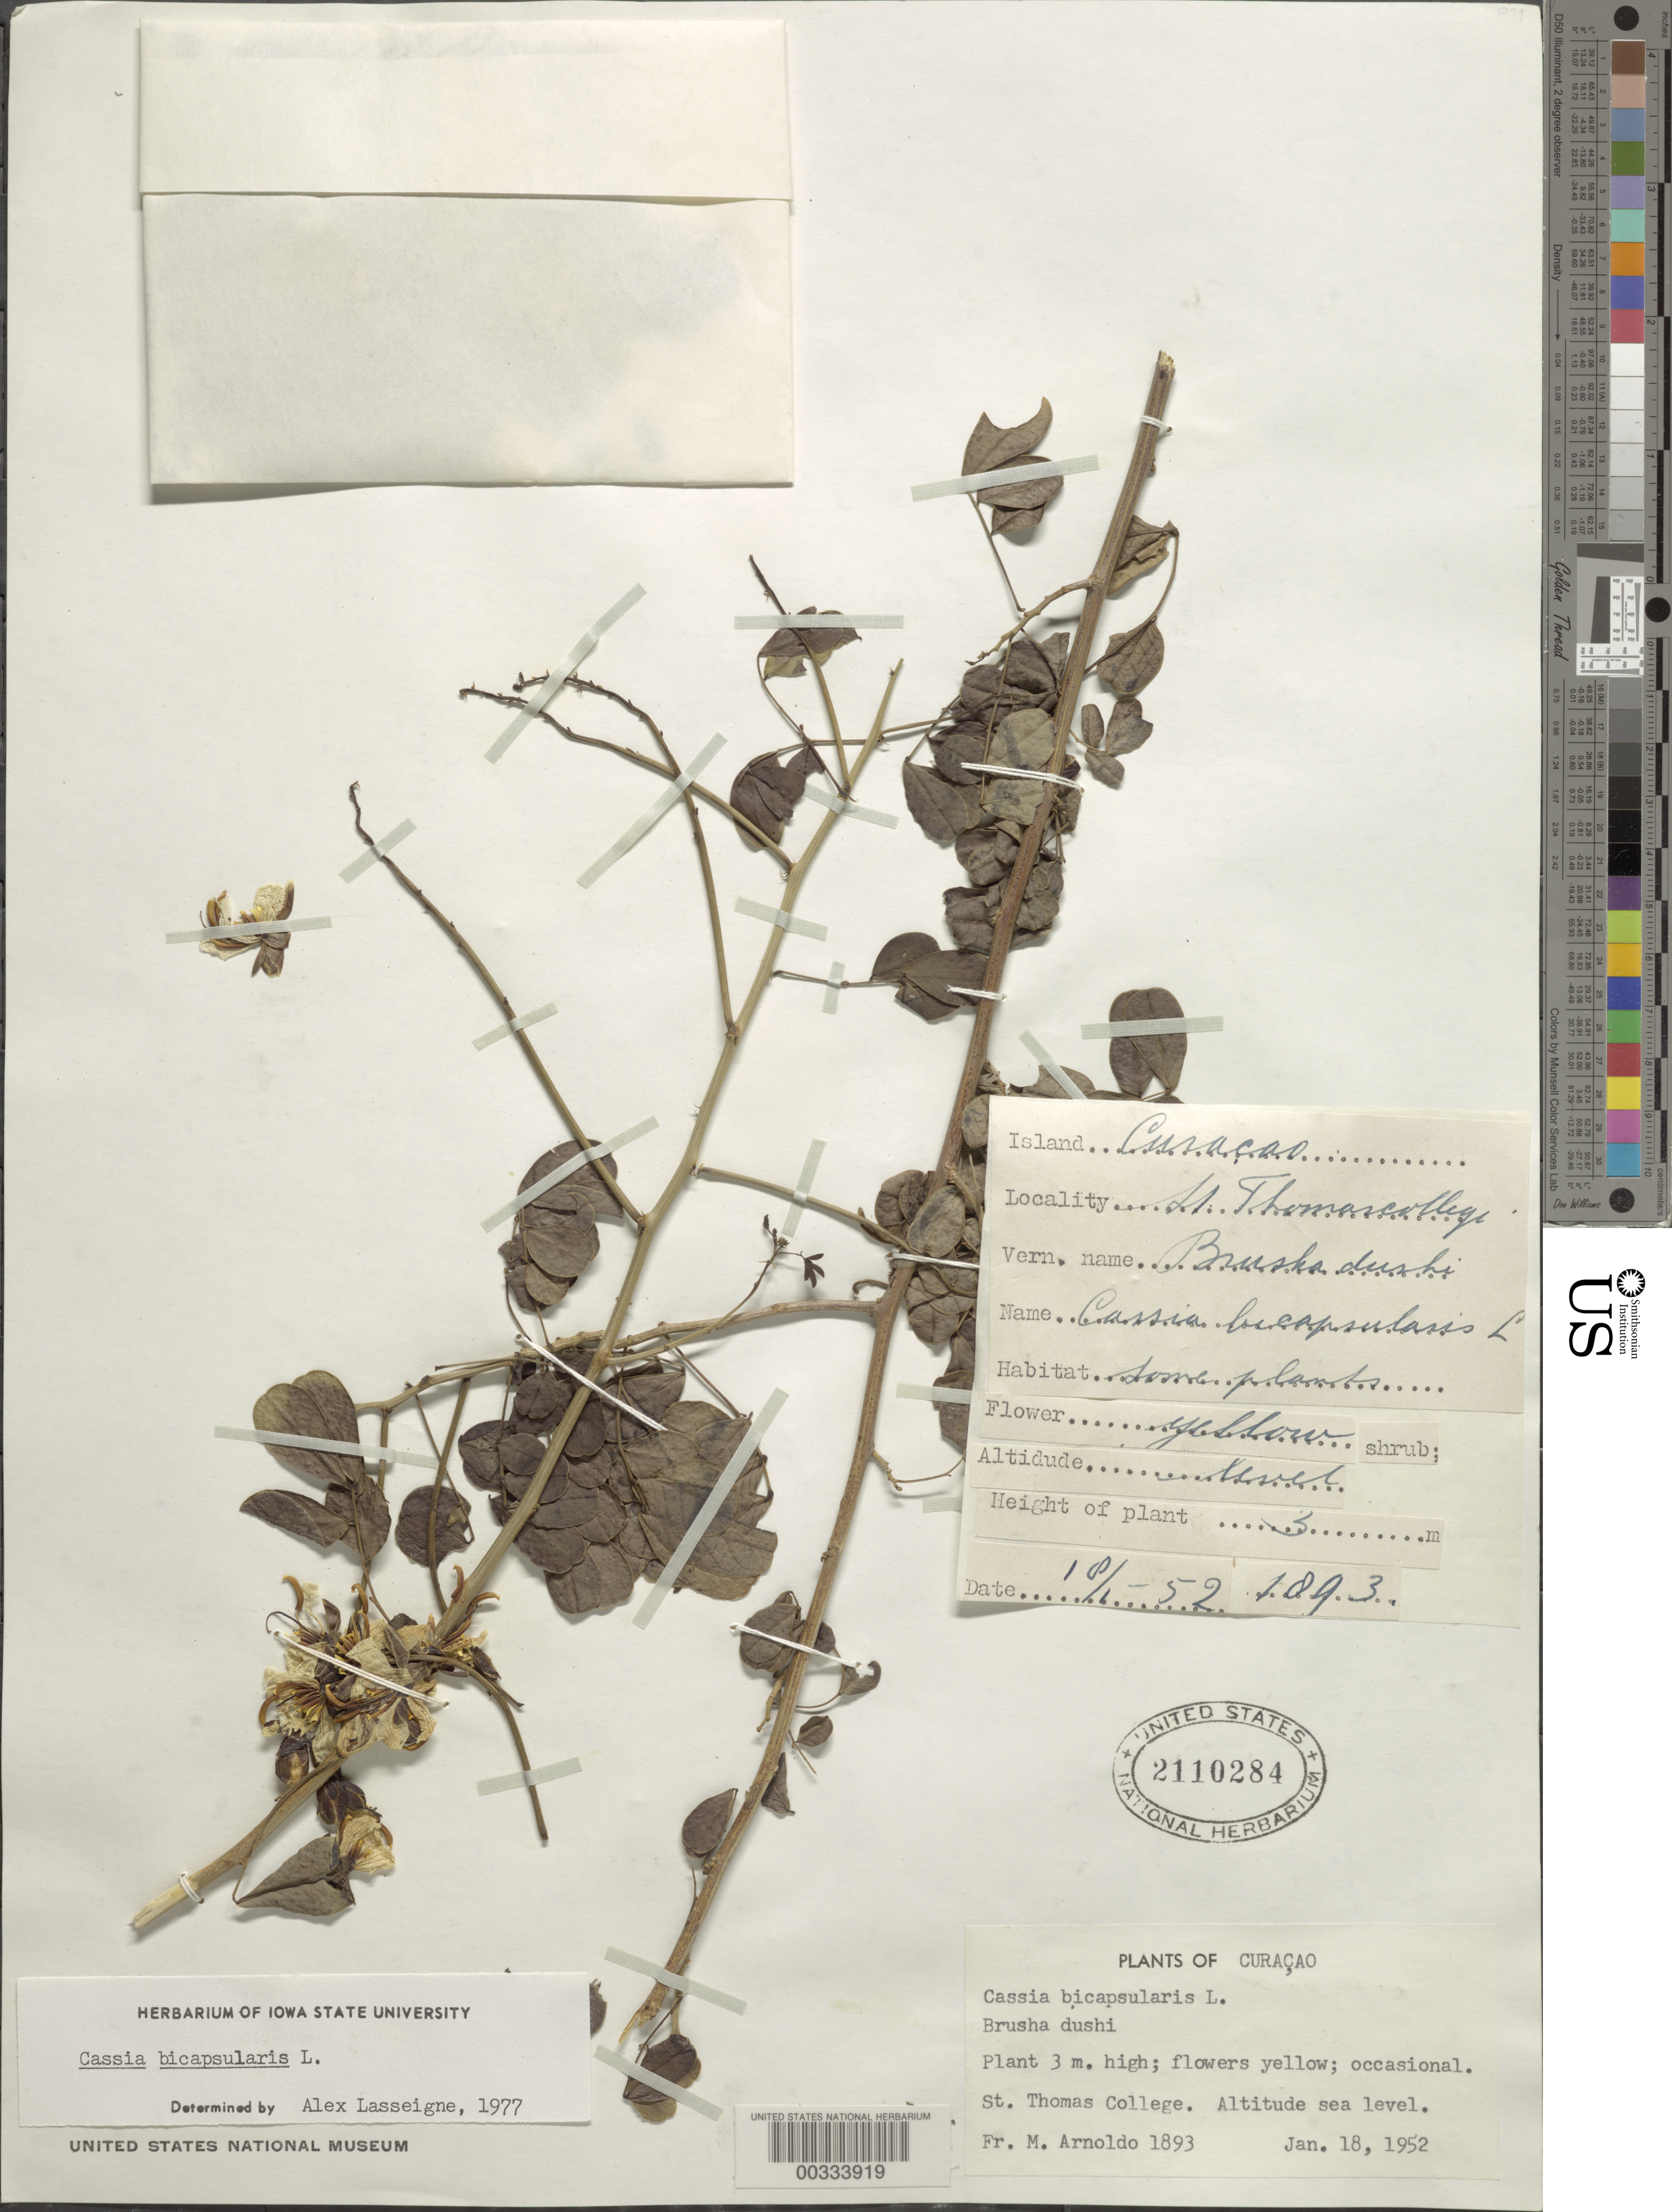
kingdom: Plantae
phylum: Tracheophyta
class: Magnoliopsida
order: Fabales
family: Fabaceae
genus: Senna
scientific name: Senna bicapsularis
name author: (L.) Roxb.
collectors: N. Arnoldo-Broeders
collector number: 1893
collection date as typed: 18 Jan 1952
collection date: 1952-01-18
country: Curaçao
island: Curaçao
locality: St. thomas college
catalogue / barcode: US 2110284